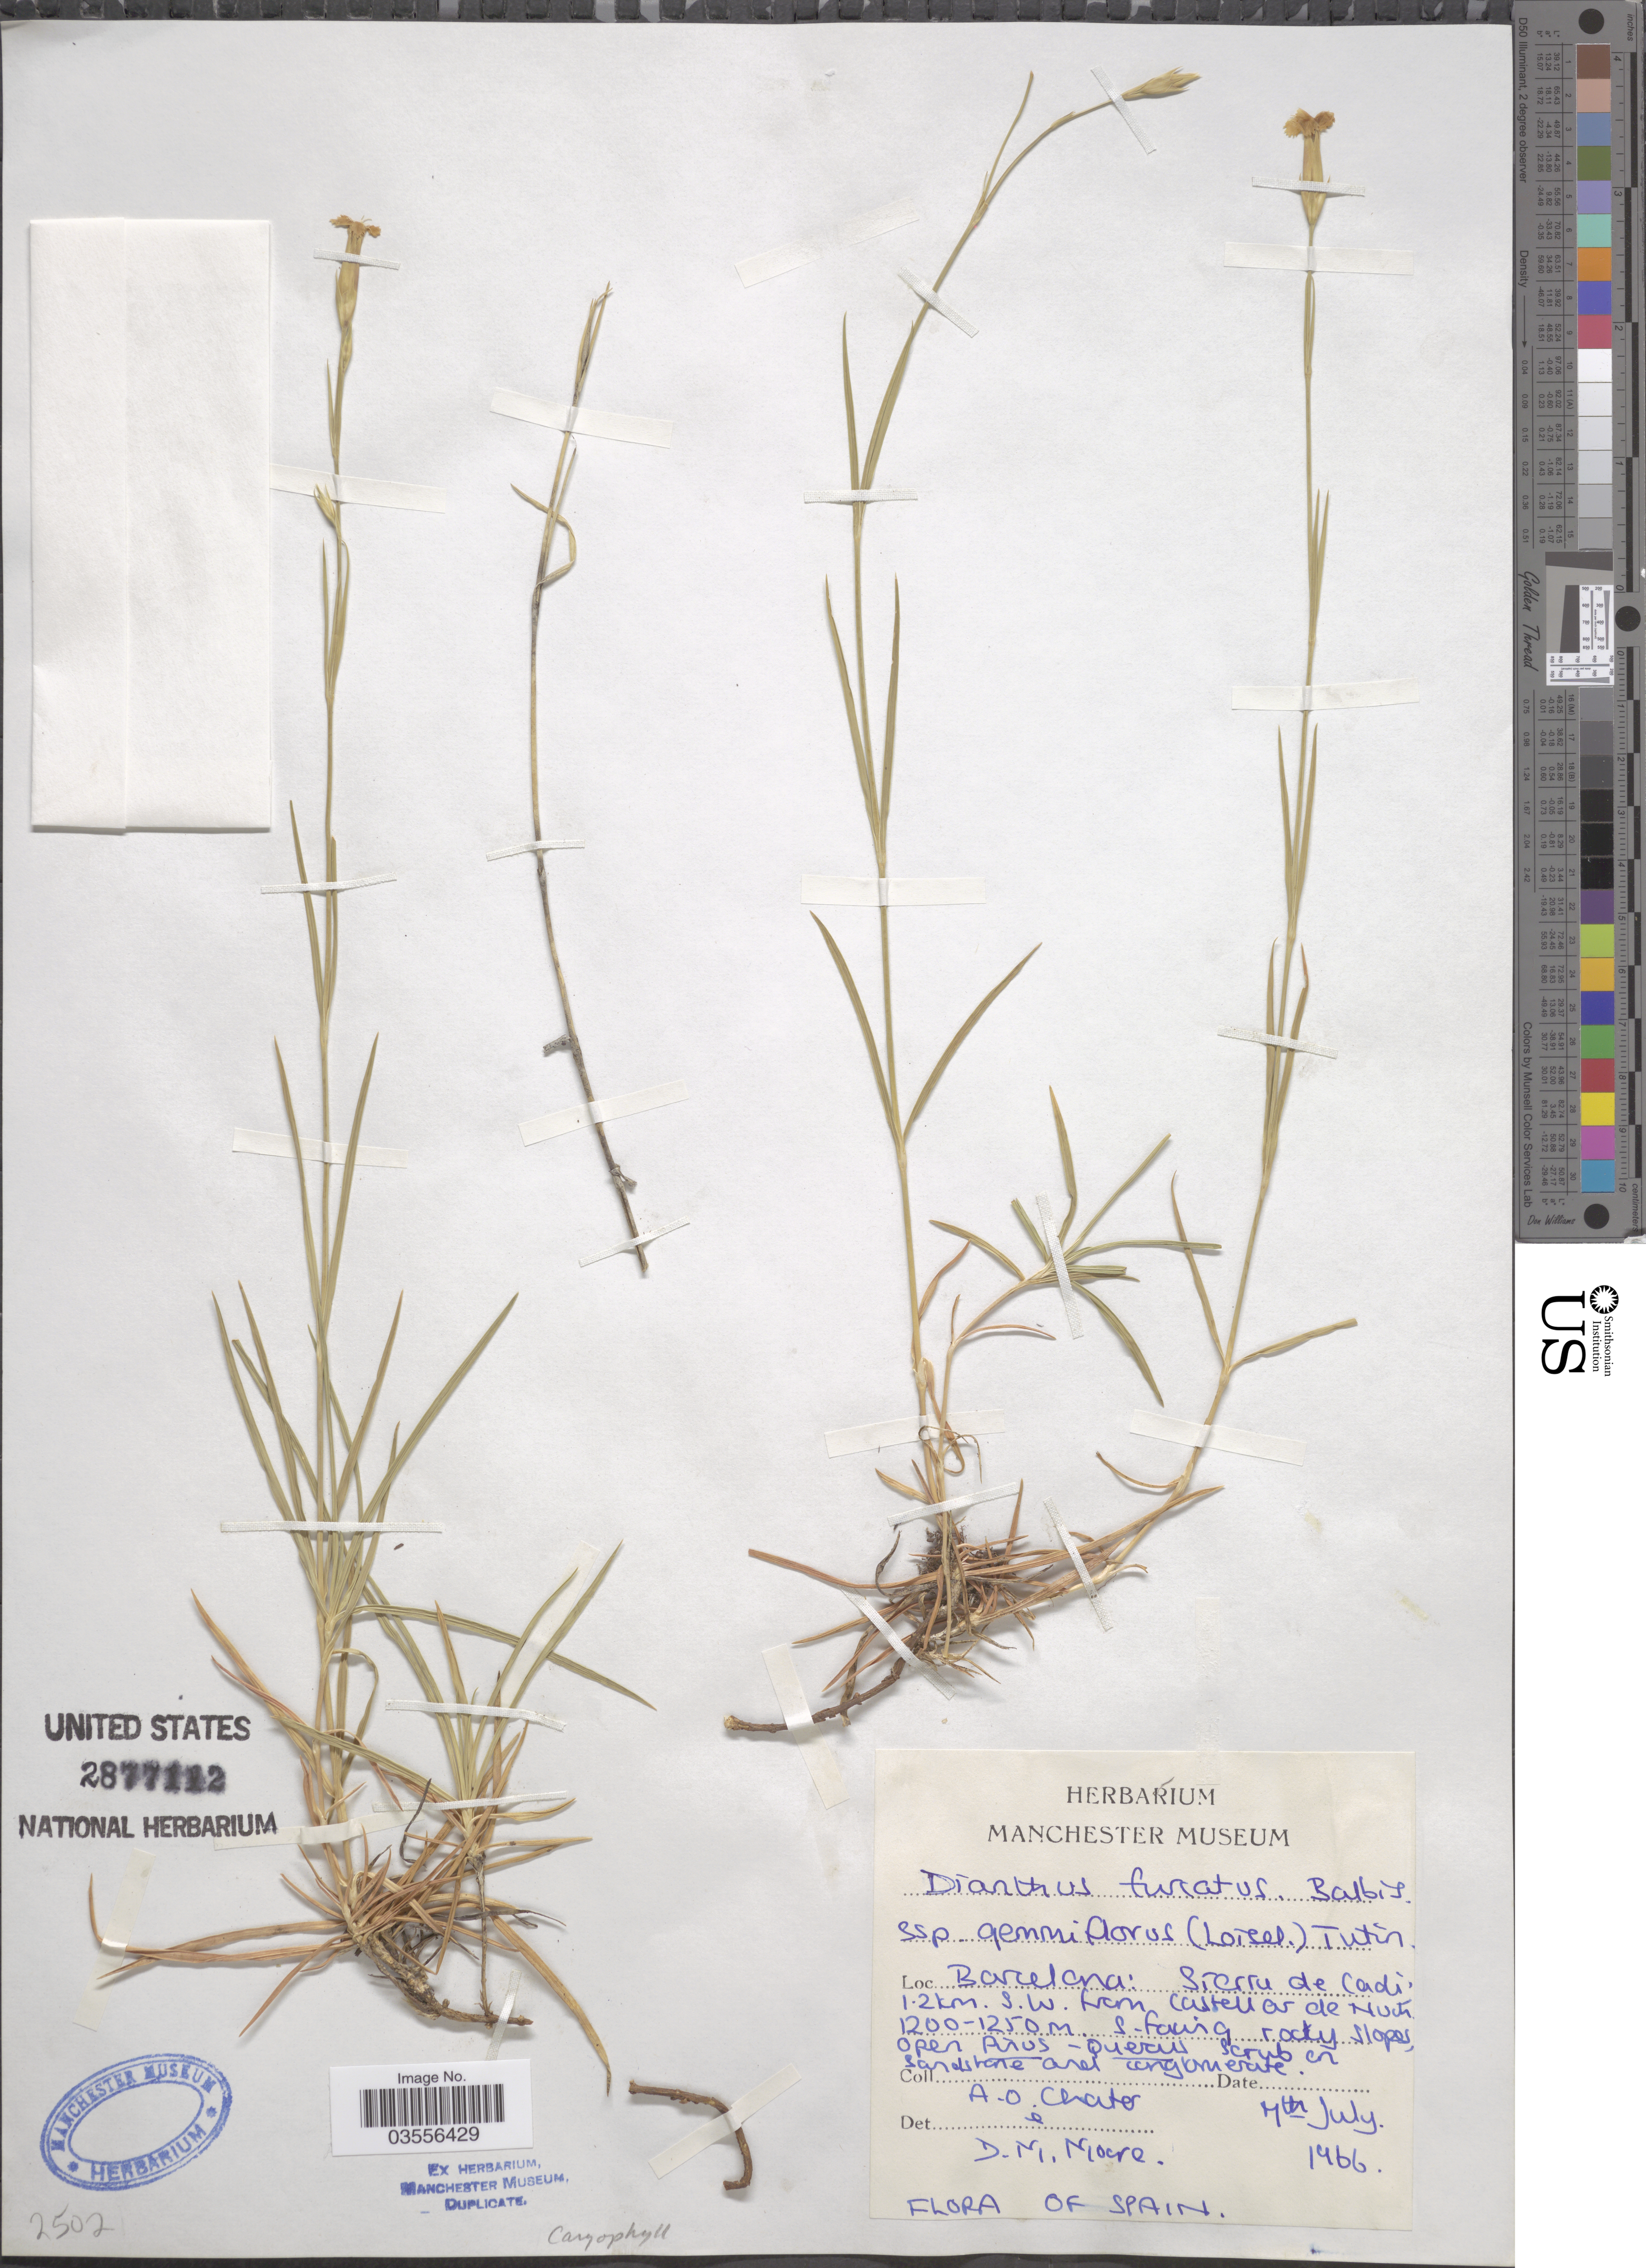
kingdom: Plantae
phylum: Tracheophyta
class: Magnoliopsida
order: Caryophyllales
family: Caryophyllaceae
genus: Dianthus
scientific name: Dianthus furcatus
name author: Balb.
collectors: A. O. Chater & D. Moore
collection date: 1966-07-07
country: Spain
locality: Barcelona: Sierra de Cadi, 1.2 km. S.W. from Castellar de Nuch.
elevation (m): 1200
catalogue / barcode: US 2877112